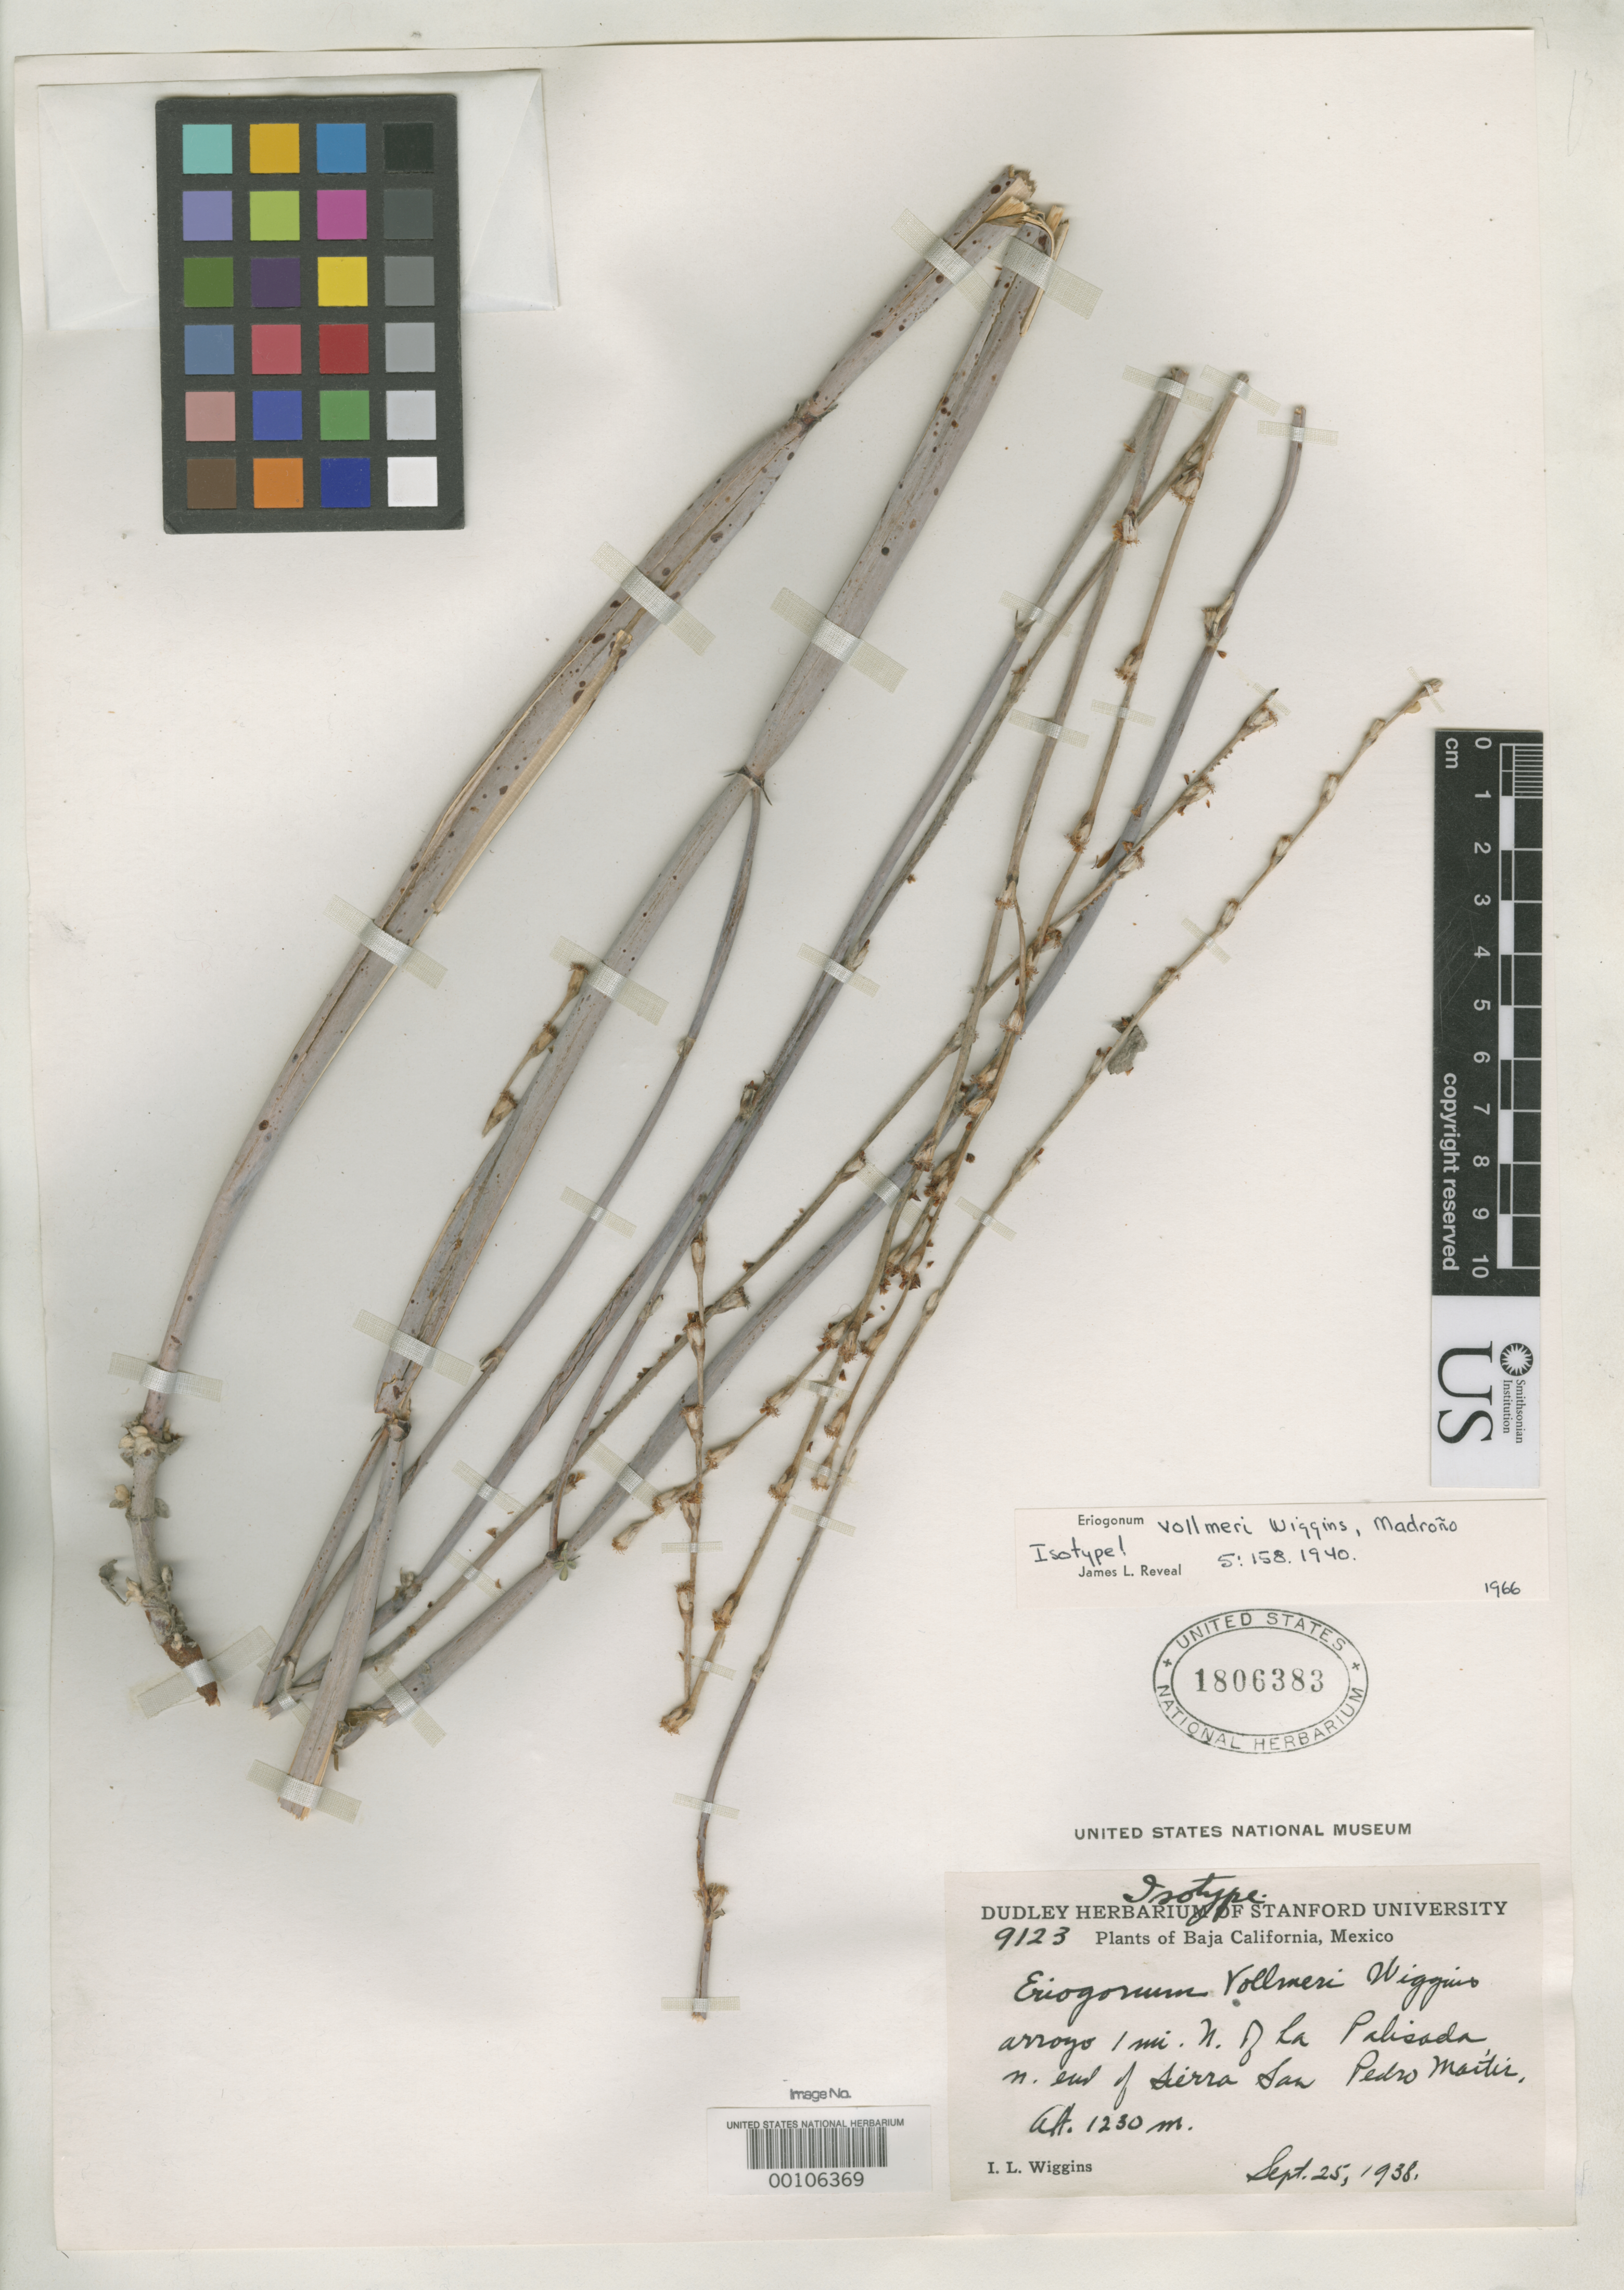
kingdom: Plantae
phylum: Tracheophyta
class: Magnoliopsida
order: Caryophyllales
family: Polygonaceae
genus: Eriogonum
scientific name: Eriogonum vollmeri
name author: Wiggins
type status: Isotype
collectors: I. L. Wiggins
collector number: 9123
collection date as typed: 25 Sep 1938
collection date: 1938-09-25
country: Mexico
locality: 1 mile N of La Palisada, N end of Sierra San Pedro Martir.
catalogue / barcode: US 1806383